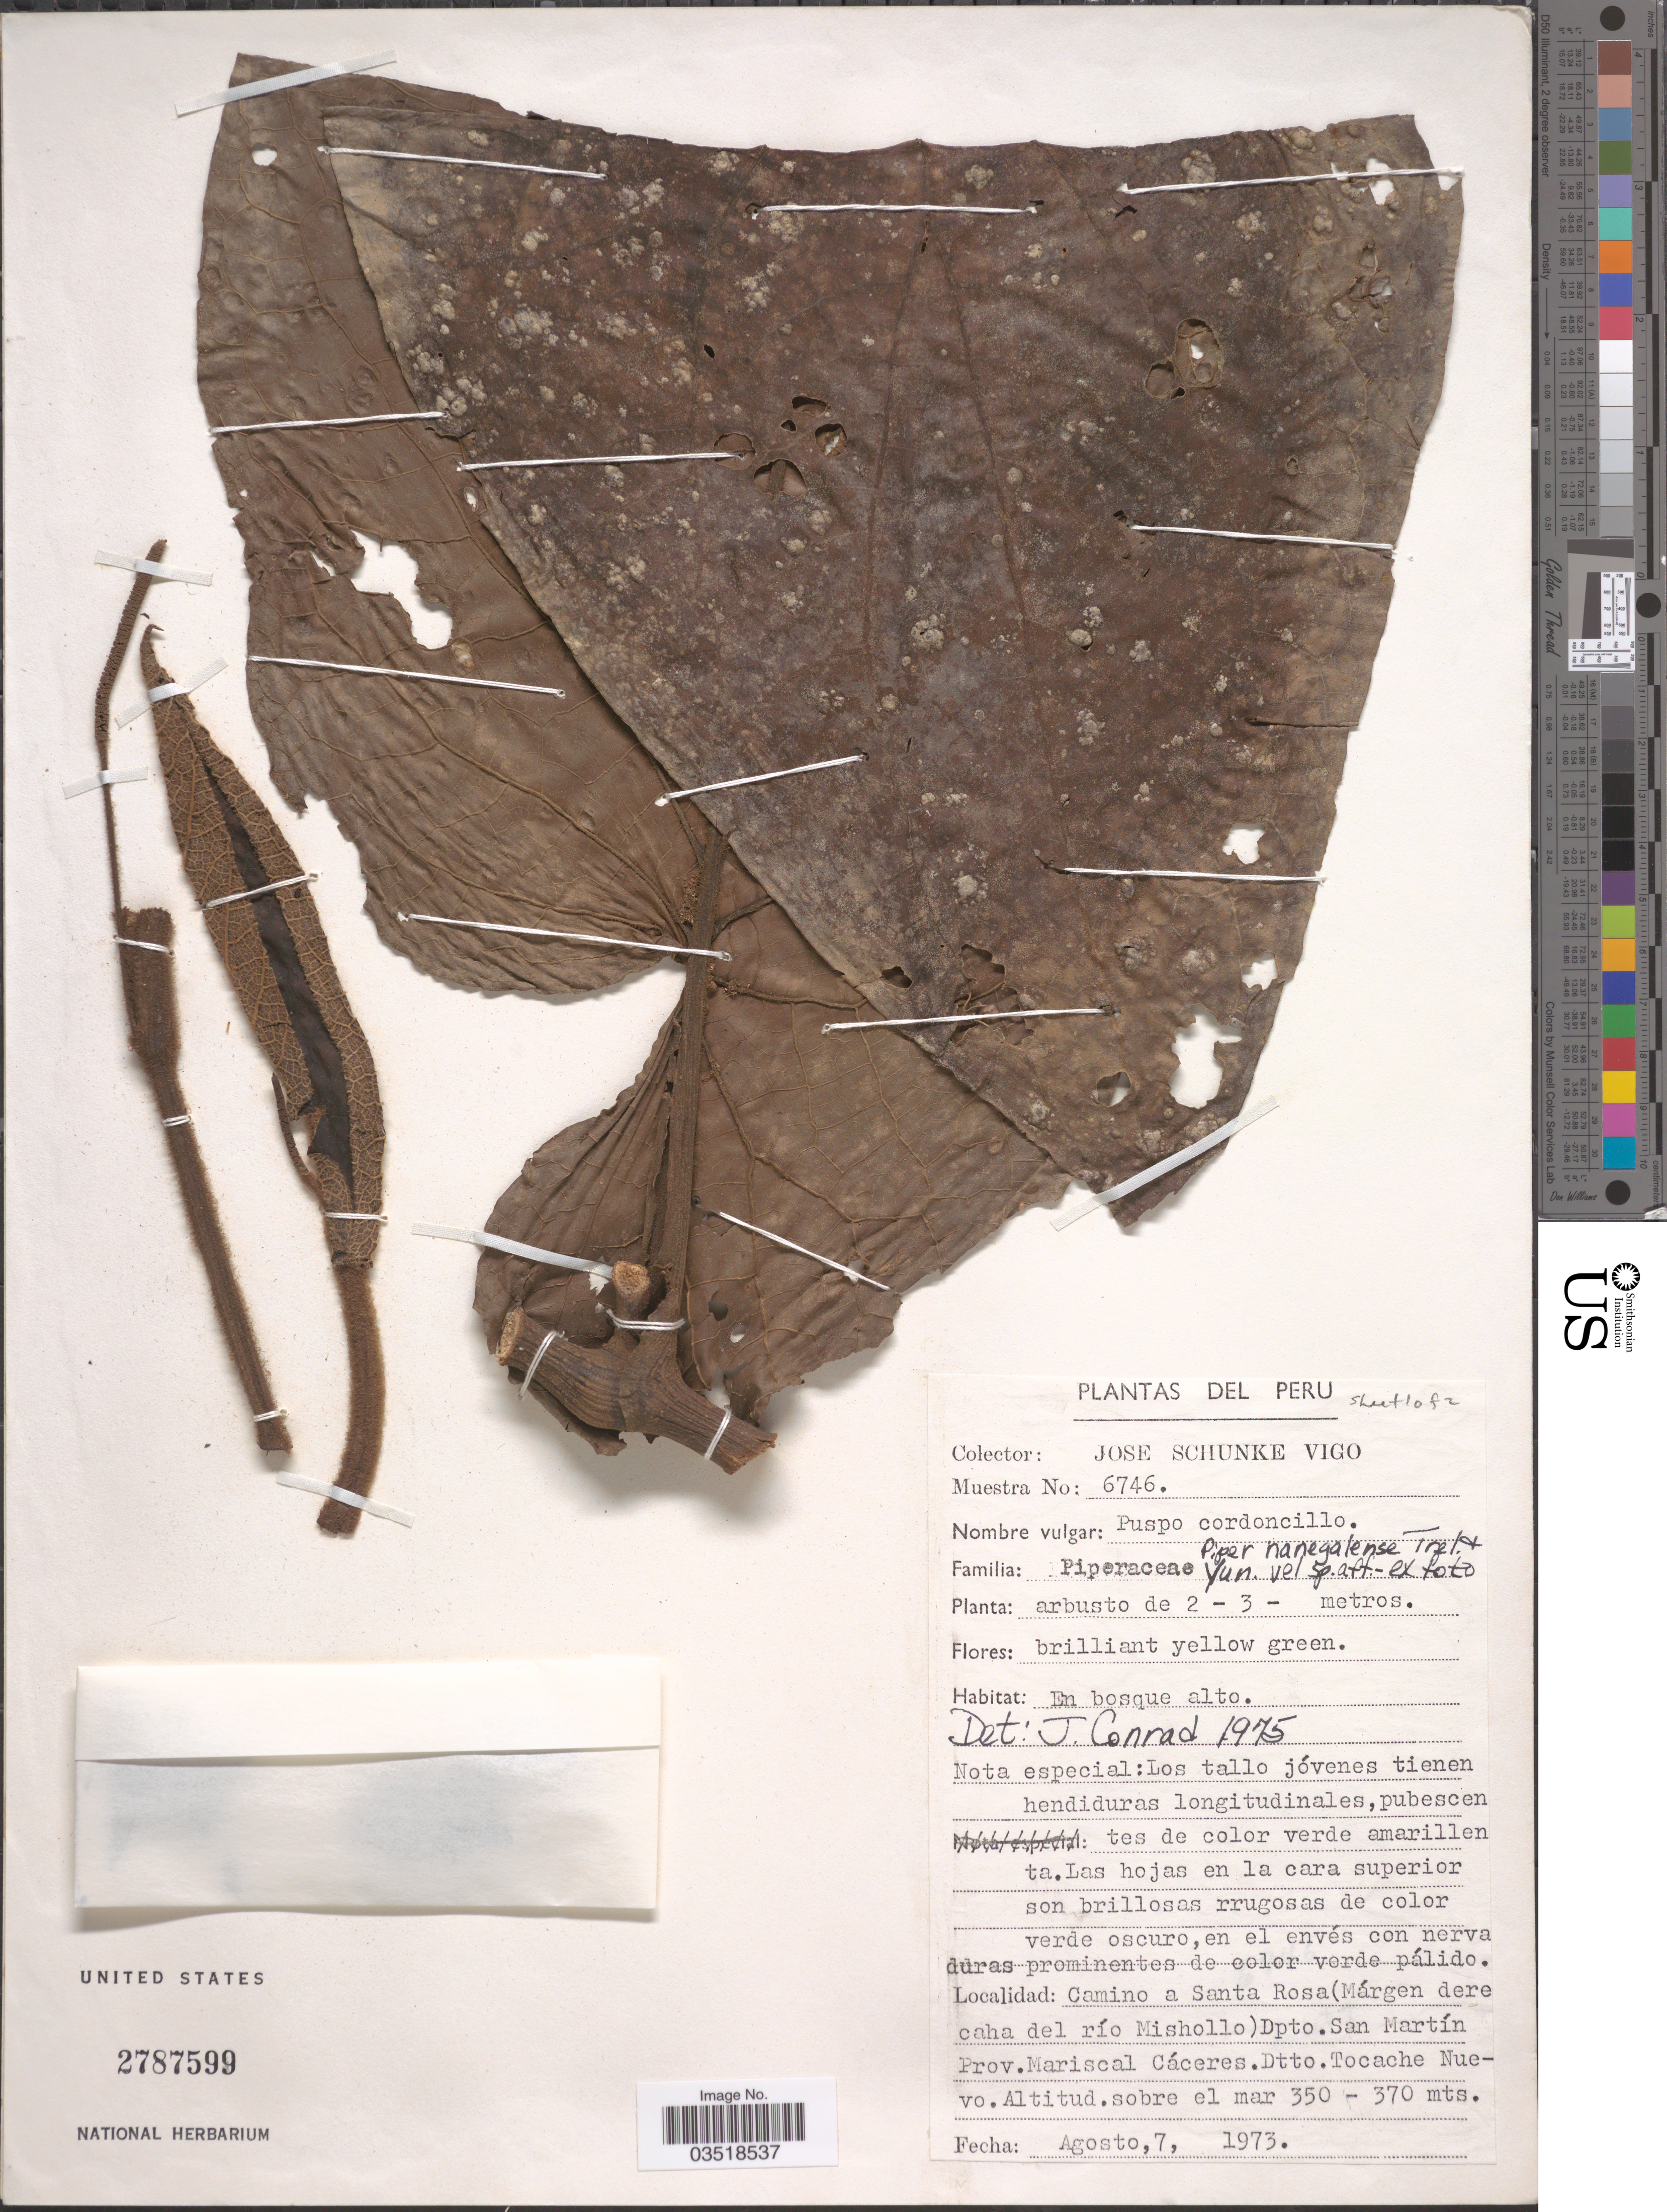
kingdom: Plantae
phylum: Tracheophyta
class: Magnoliopsida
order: Piperales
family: Piperaceae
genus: Piper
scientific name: Piper nanegalense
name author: Trel. & Yunck.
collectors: J. Schunke Vigo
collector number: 6746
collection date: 1973-08-07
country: Peru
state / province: San Martín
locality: Camino a Santa Rosa (Márgen dere caha del río Mishollo) Dpto. San Martín. Prov. Mariscal Cáceres. Dtto. Tocache Nuevo.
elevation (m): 350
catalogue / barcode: US 2787599